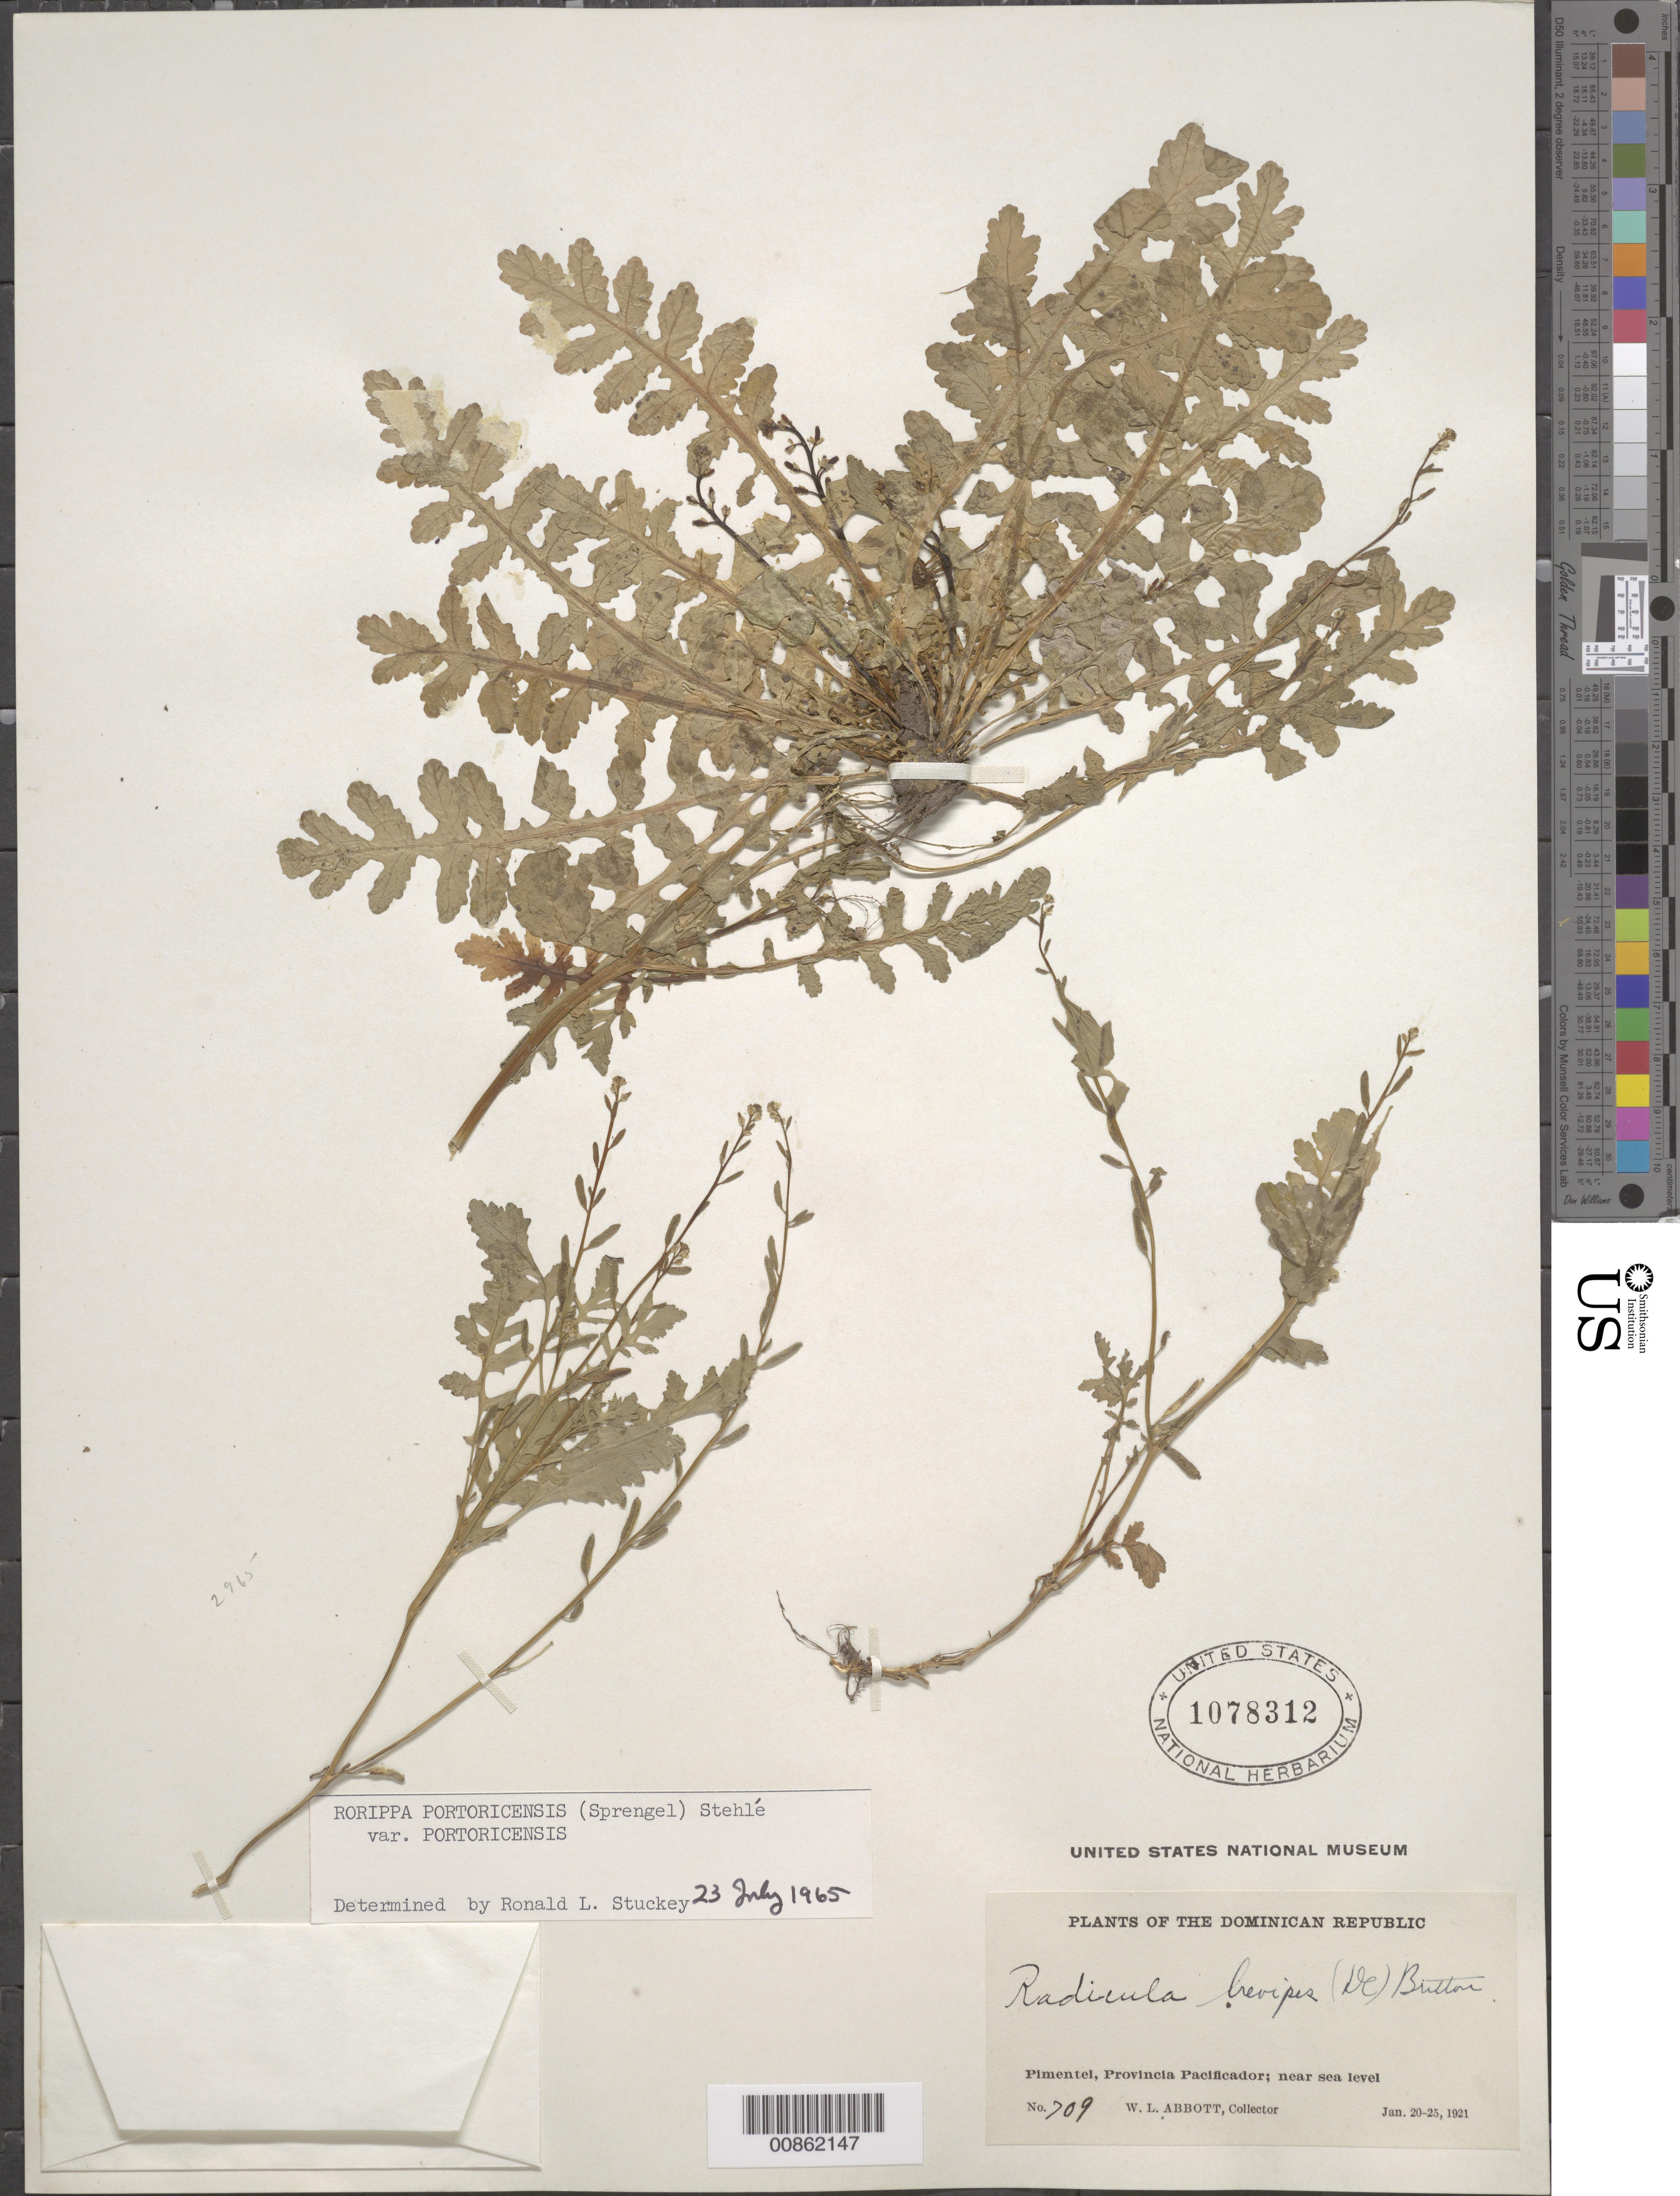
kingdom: Plantae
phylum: Tracheophyta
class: Magnoliopsida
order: Brassicales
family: Brassicaceae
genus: Rorippa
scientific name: Rorippa portoricensis var. portoricensis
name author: (Spreng.) Stehlé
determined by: Stuckey, R. L.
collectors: W. L. Abbott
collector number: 709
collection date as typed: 20 Jan 1921 to 25 Jan 1921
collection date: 1921-01-20/1921-01-25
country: Dominican Republic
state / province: Duarte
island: Hispaniola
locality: Pimentel, Provincia Pacificador (obsolete).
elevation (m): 0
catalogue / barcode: US 1078312